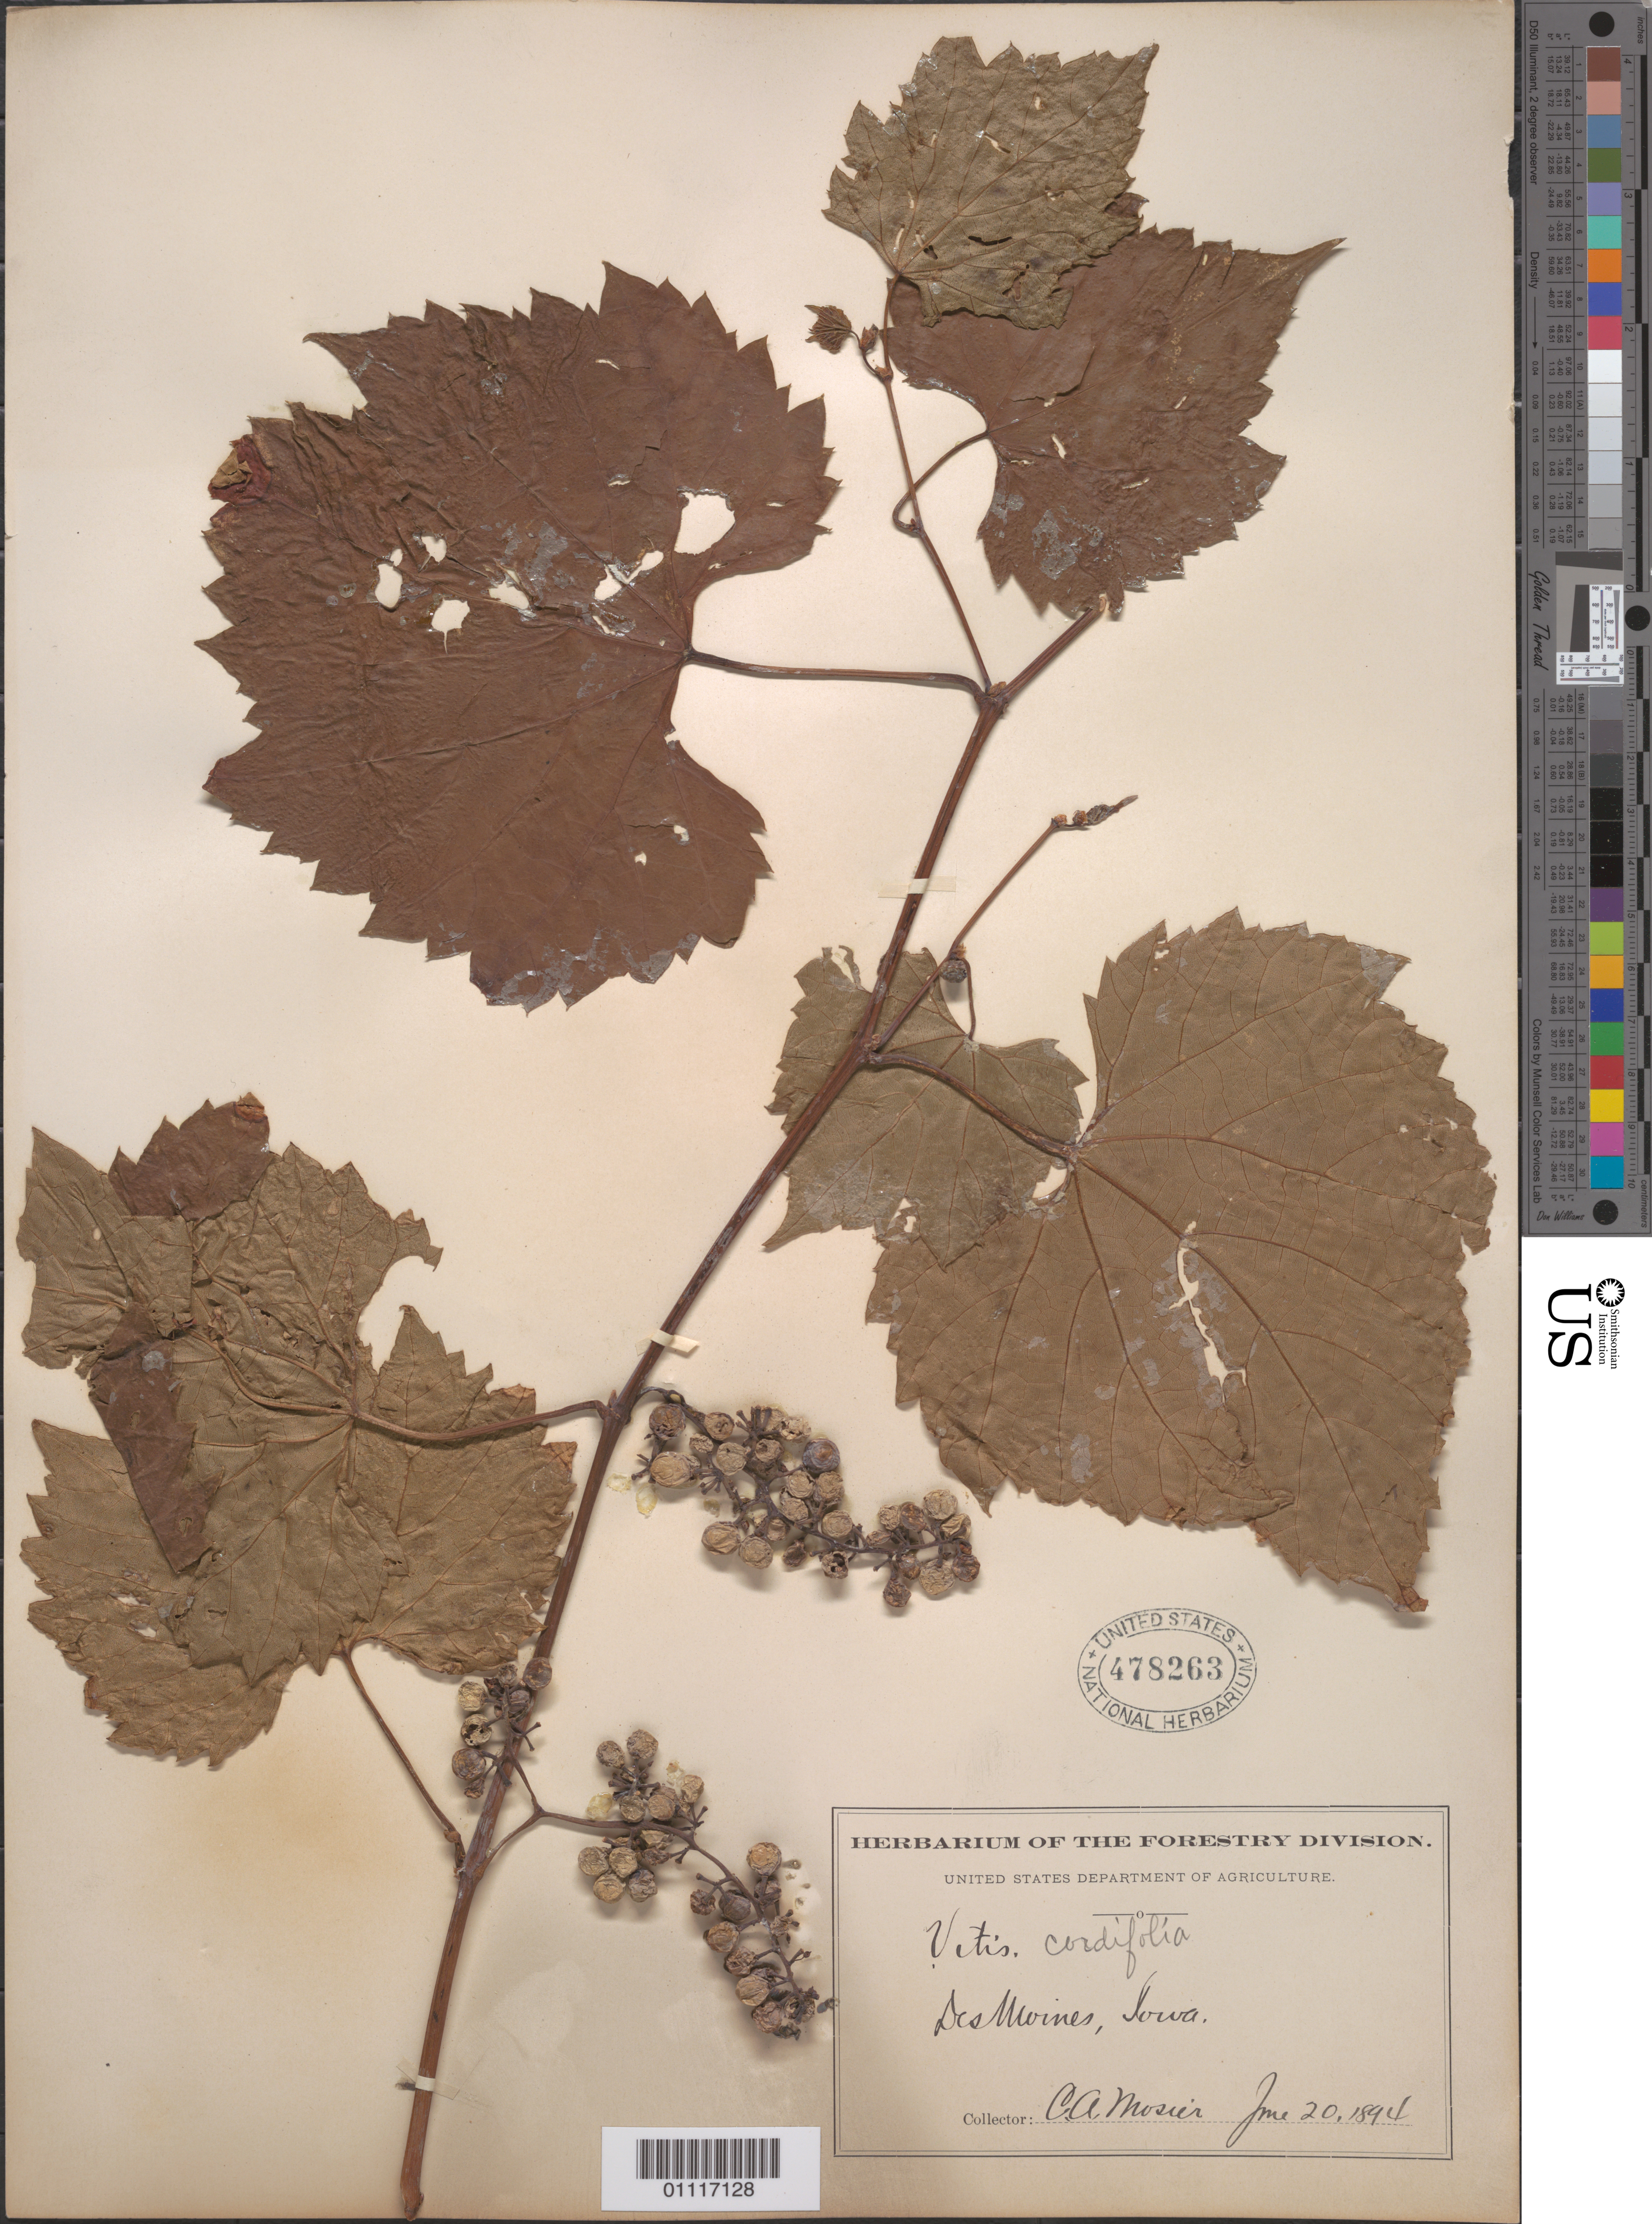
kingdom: Plantae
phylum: Tracheophyta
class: Magnoliopsida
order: Vitales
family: Vitaceae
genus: Vitis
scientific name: Vitis cordifolia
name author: Michx.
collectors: C. A. Mosier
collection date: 1894-06-20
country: United States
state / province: Iowa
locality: Des Moines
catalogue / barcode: US 478263